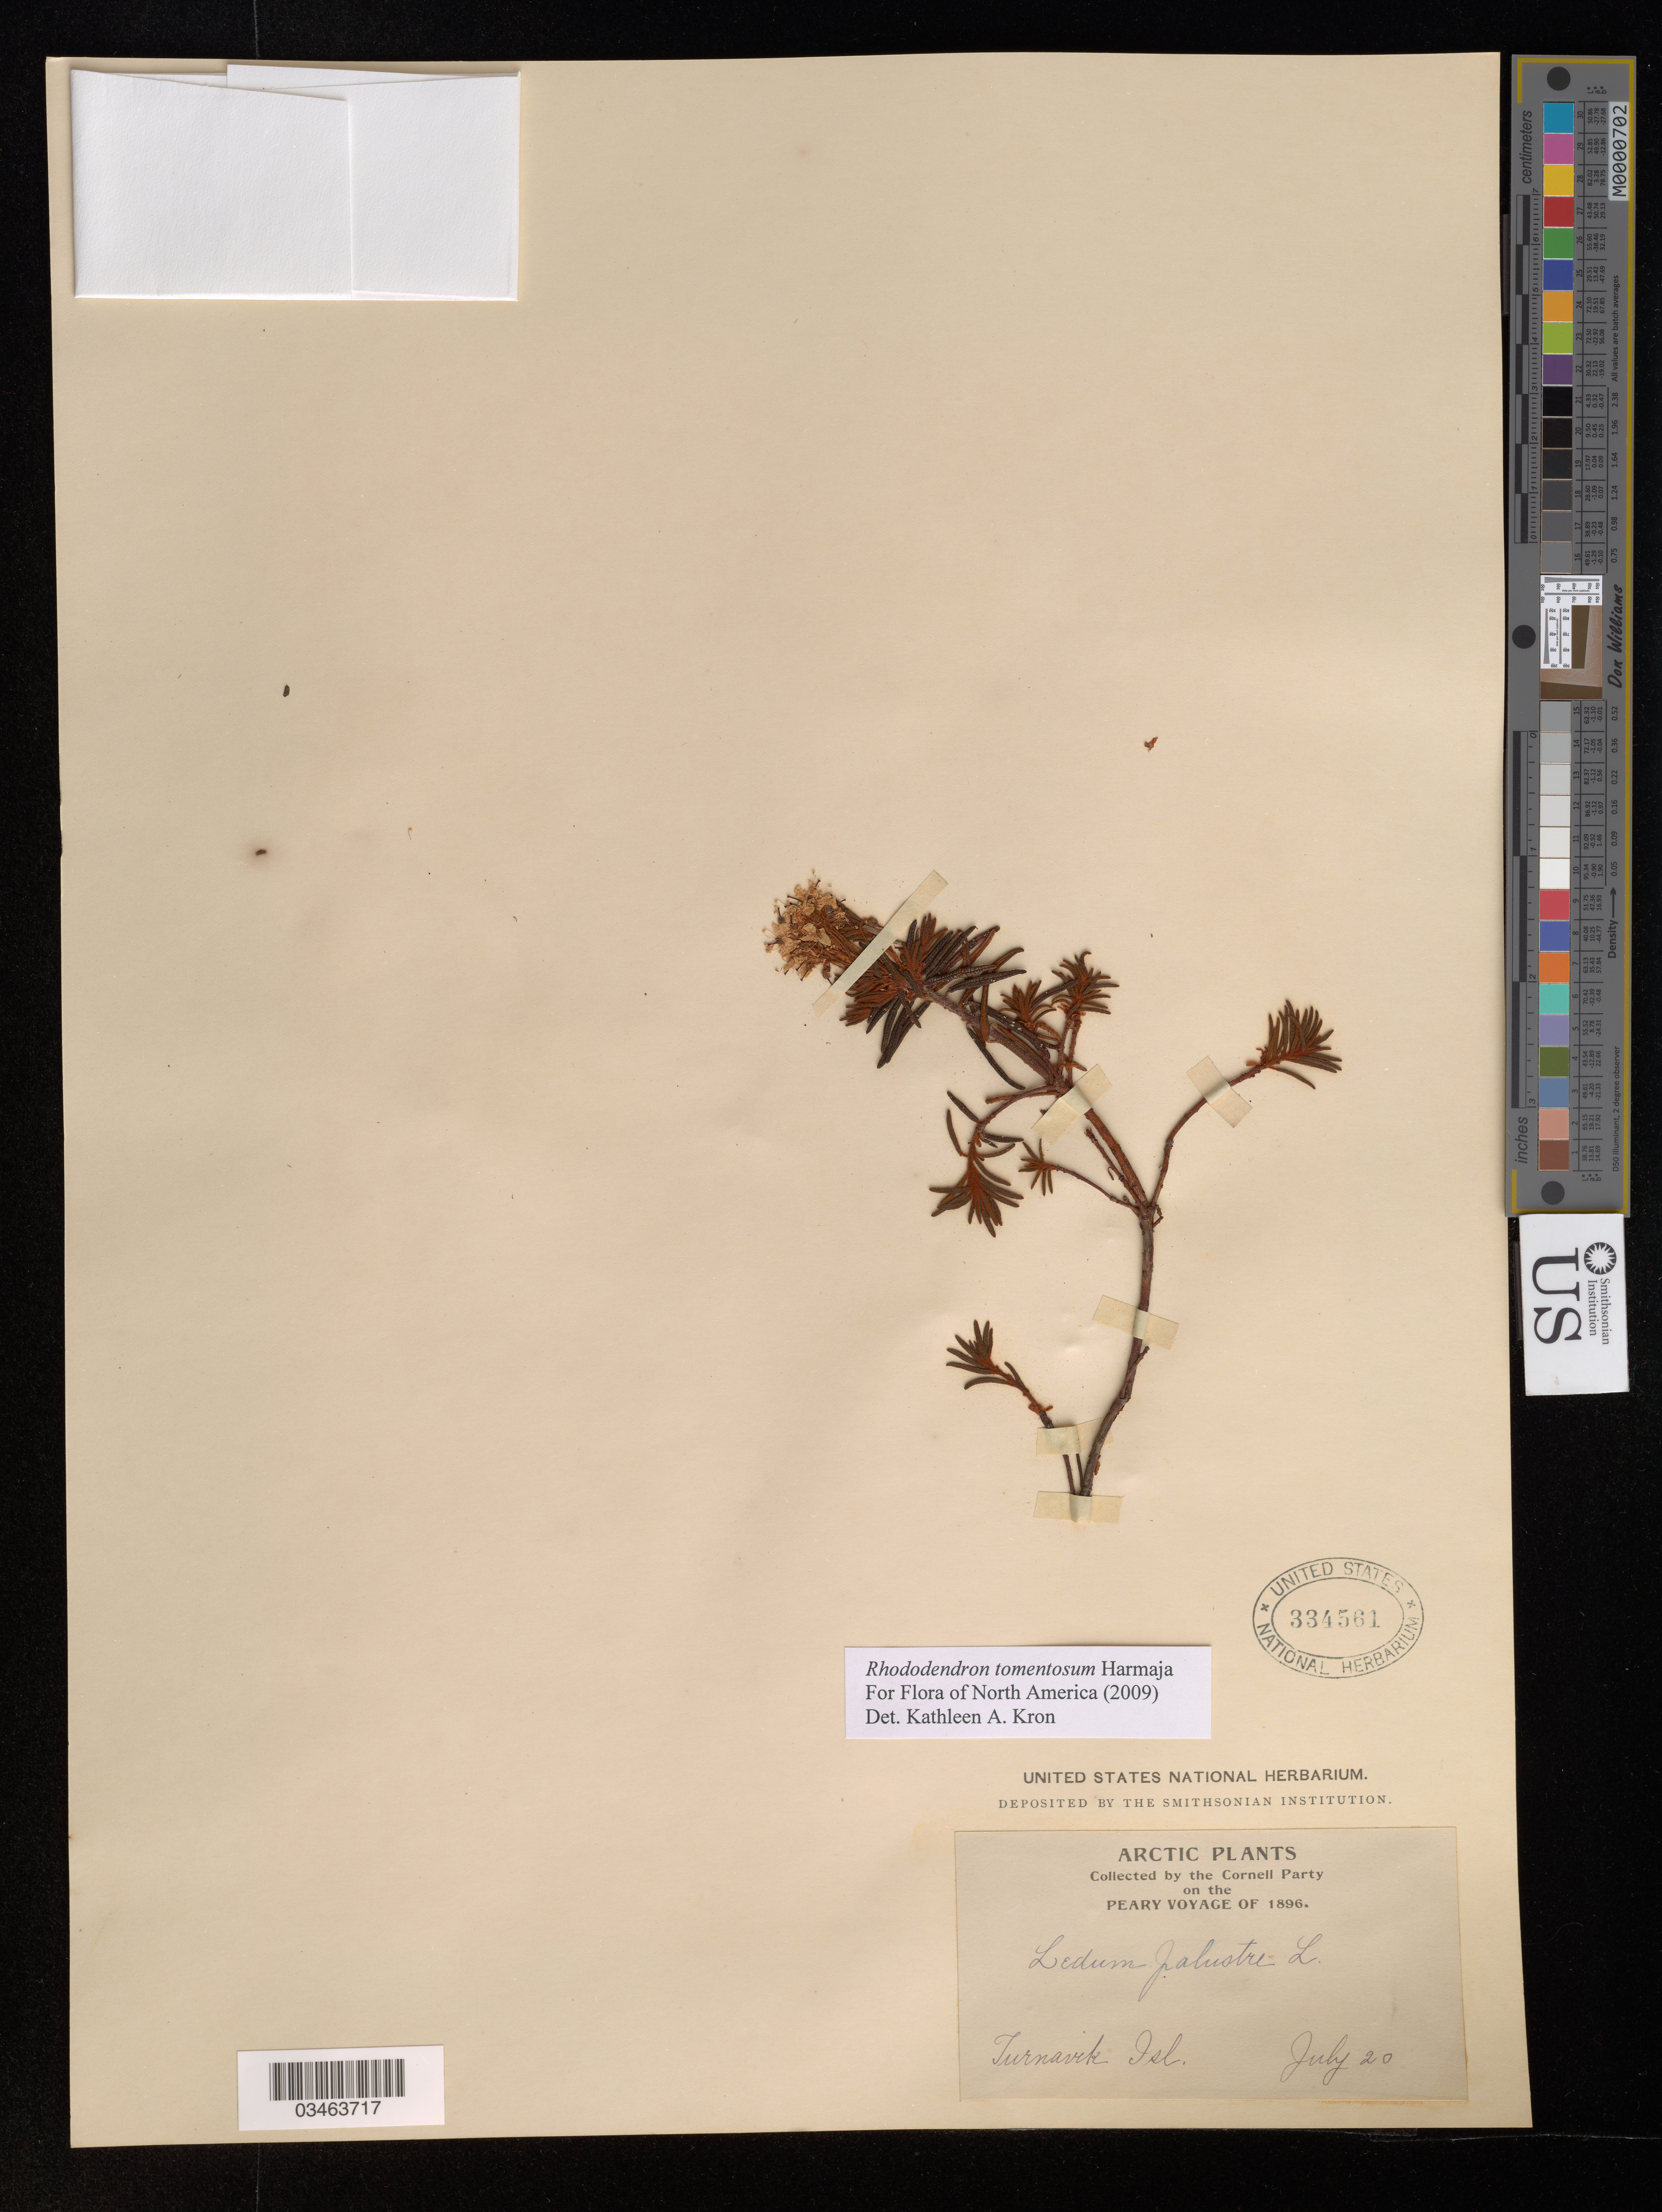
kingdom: Plantae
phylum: Tracheophyta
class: Magnoliopsida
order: Ericales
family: Ericaceae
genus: Rhododendron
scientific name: Rhododendron tomentosum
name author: Harmaja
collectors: Cornell Party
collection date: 1896-07-20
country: Antarctica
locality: Arctic. Turnavik Isl. Peary Voyage of 1896.?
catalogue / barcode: US 334561